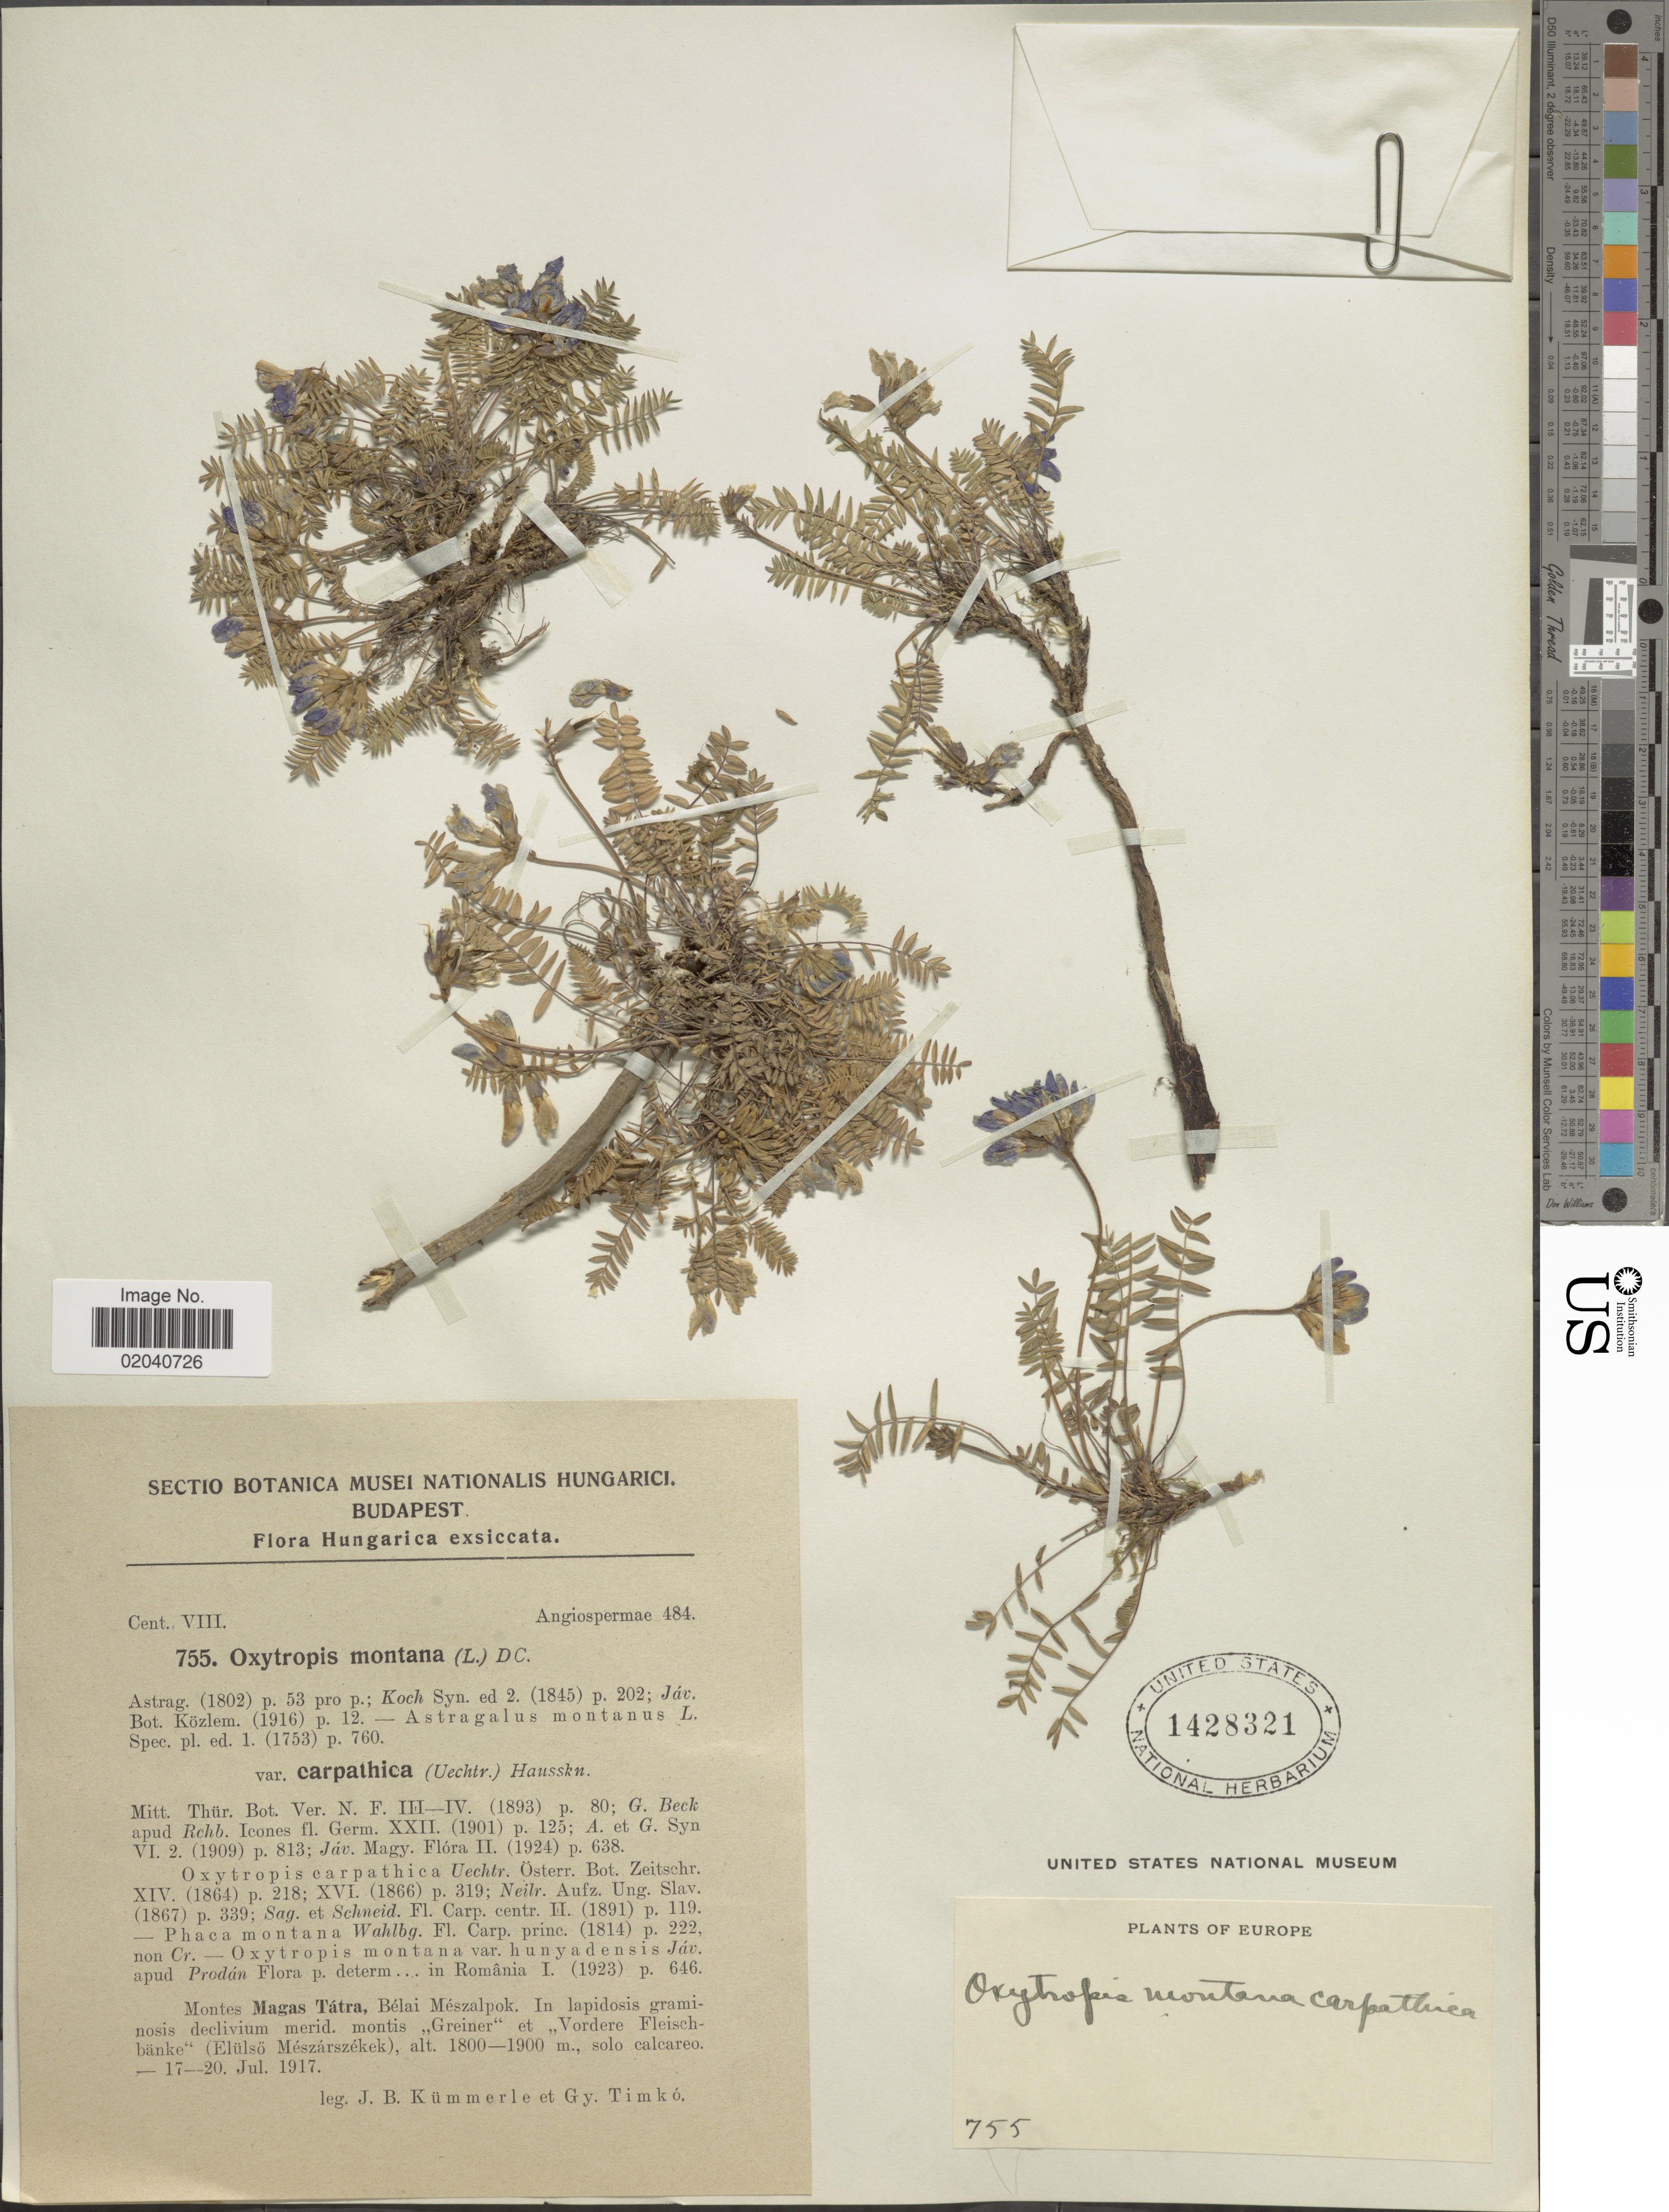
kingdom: Plantae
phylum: Tracheophyta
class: Magnoliopsida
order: Fabales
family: Fabaceae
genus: Oxytropis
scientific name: Oxytropis montana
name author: (L.) DC.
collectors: J. Kummerle & G. Timko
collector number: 755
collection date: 1917-07-17/1917-07-20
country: Hungary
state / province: Budapest, Capital District of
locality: Montes Magas Tátra, Bélai Mészalpok, In lapidosis graminosis declivium merid. montis ,,Greiner' et , Vordere Fleischbänke' (Alülsö Mészárszékek)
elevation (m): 1800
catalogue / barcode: US 1428321